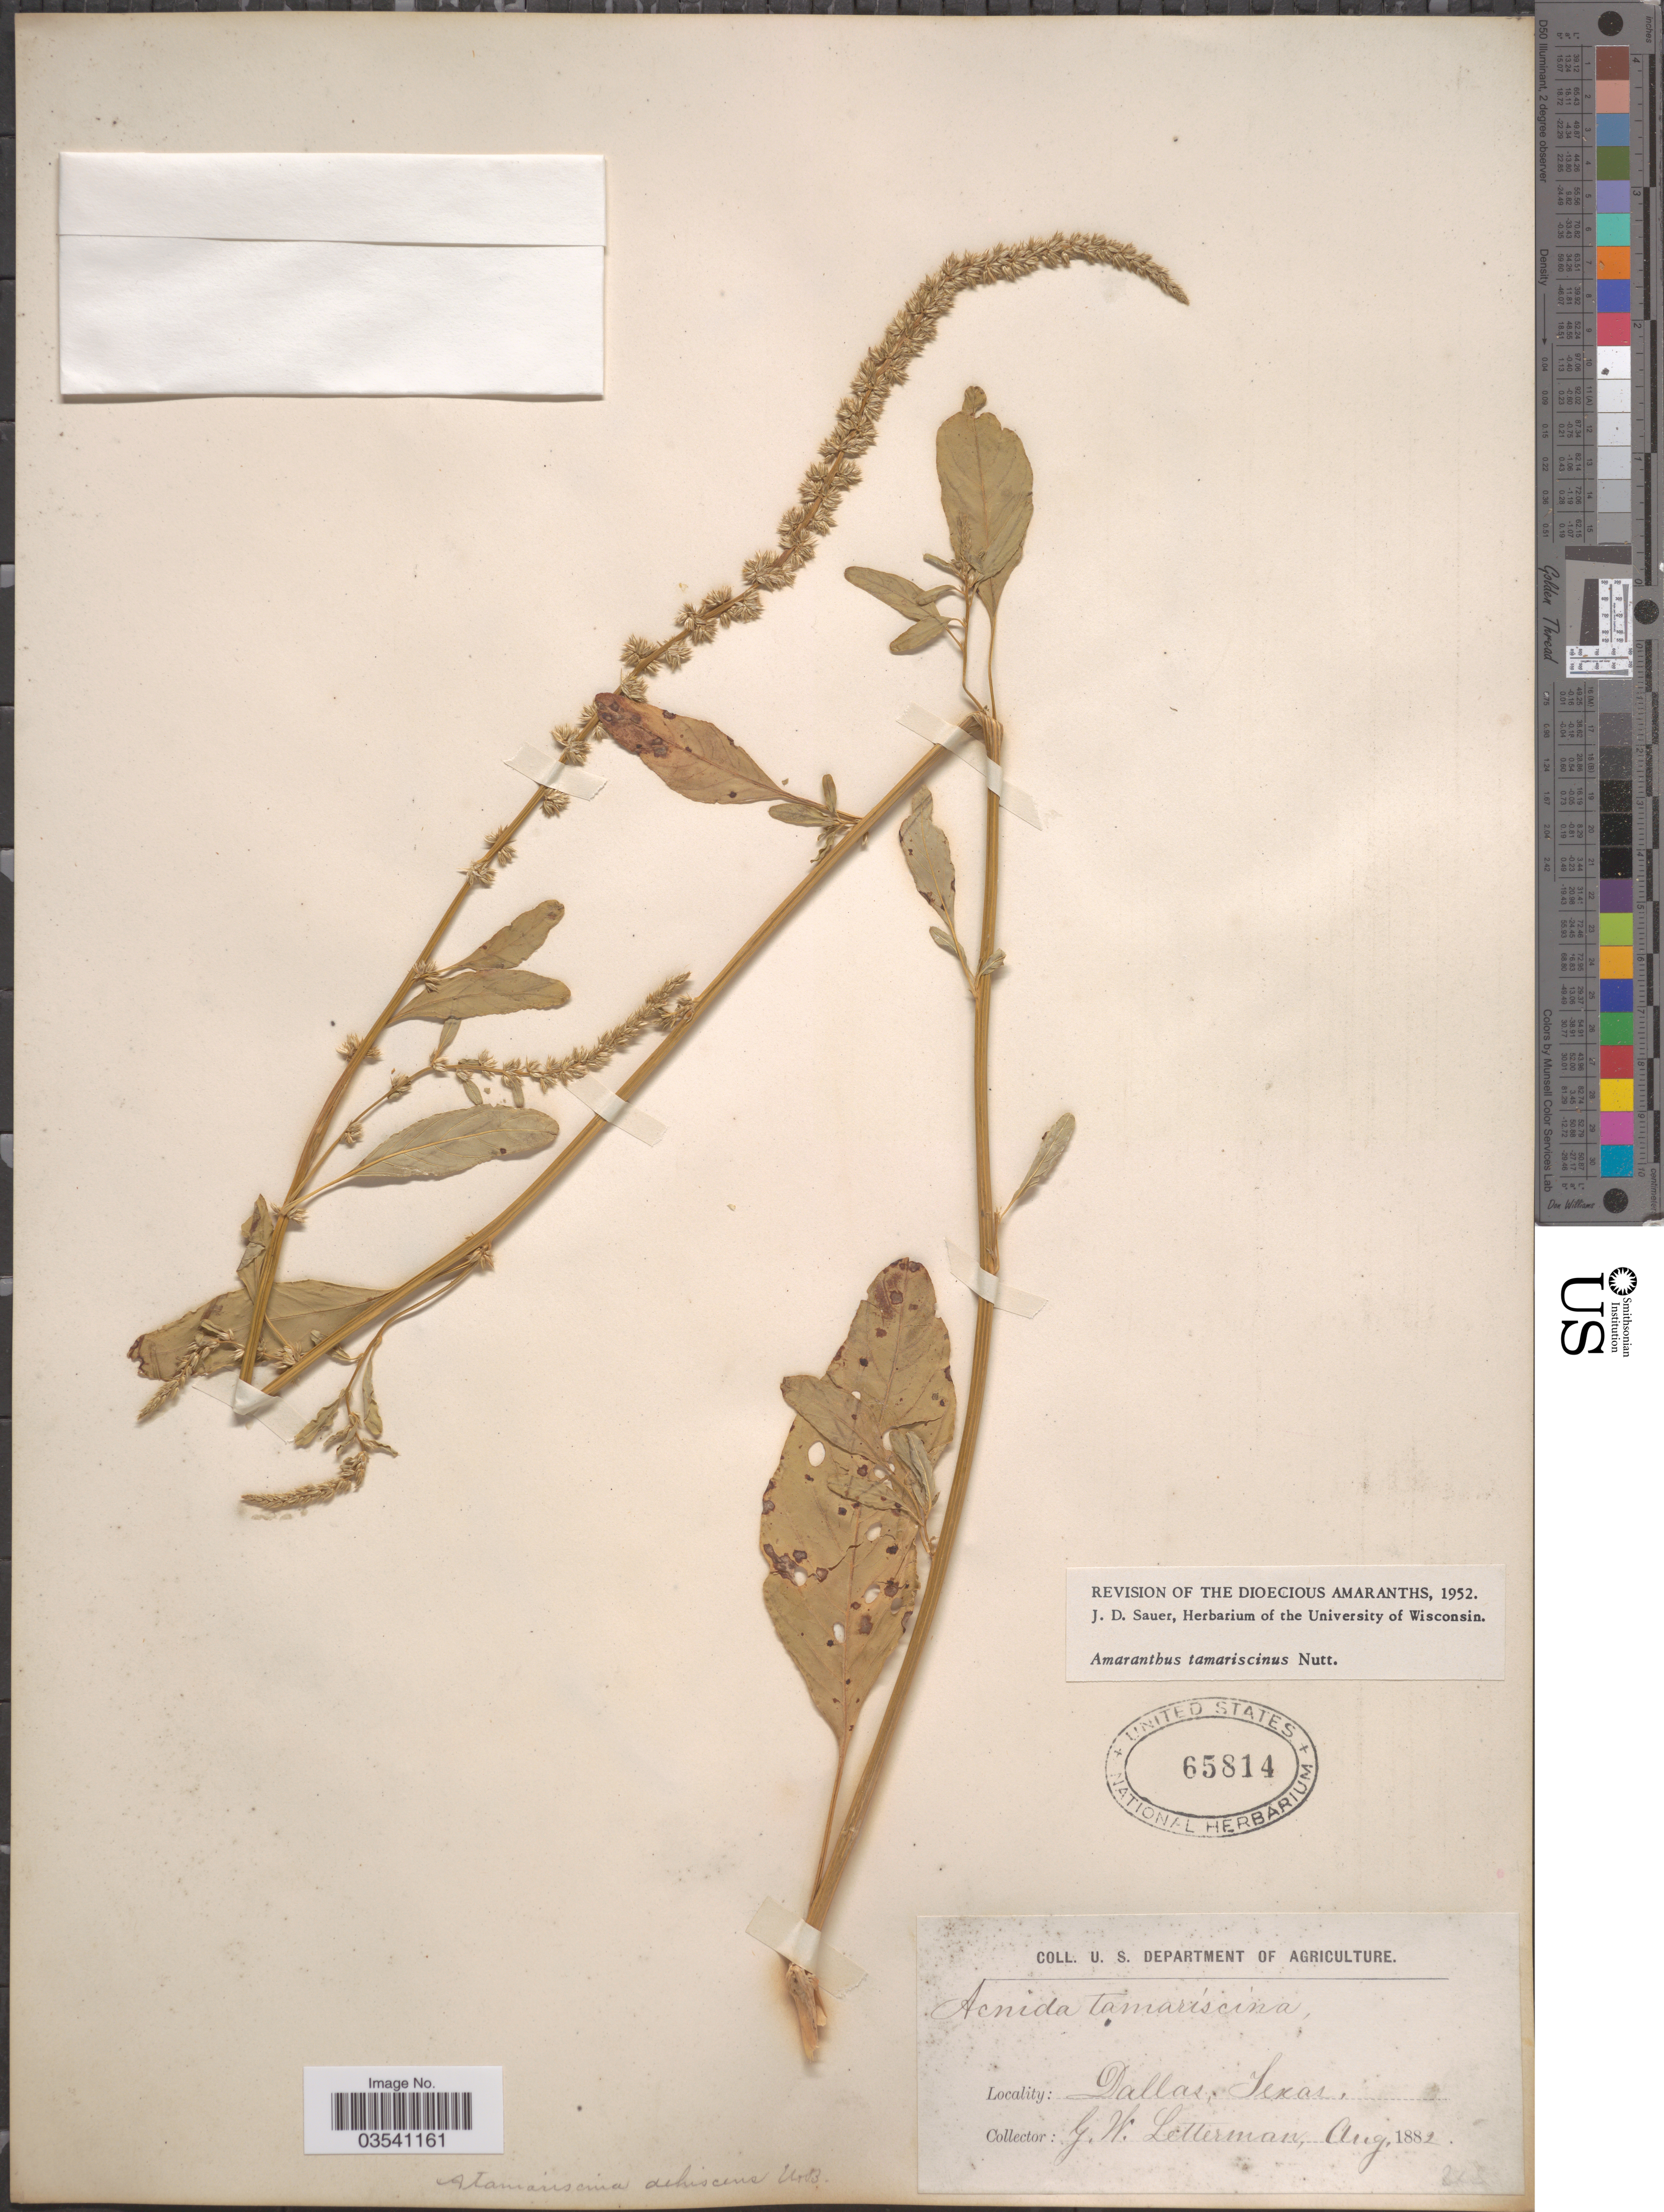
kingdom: Plantae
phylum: Tracheophyta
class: Magnoliopsida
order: Caryophyllales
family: Amaranthaceae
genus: Amaranthus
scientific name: Amaranthus tamariscinus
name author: Nutt.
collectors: G. W. Letterman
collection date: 1882-08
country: United States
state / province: Texas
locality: Dallas.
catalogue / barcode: US 65814